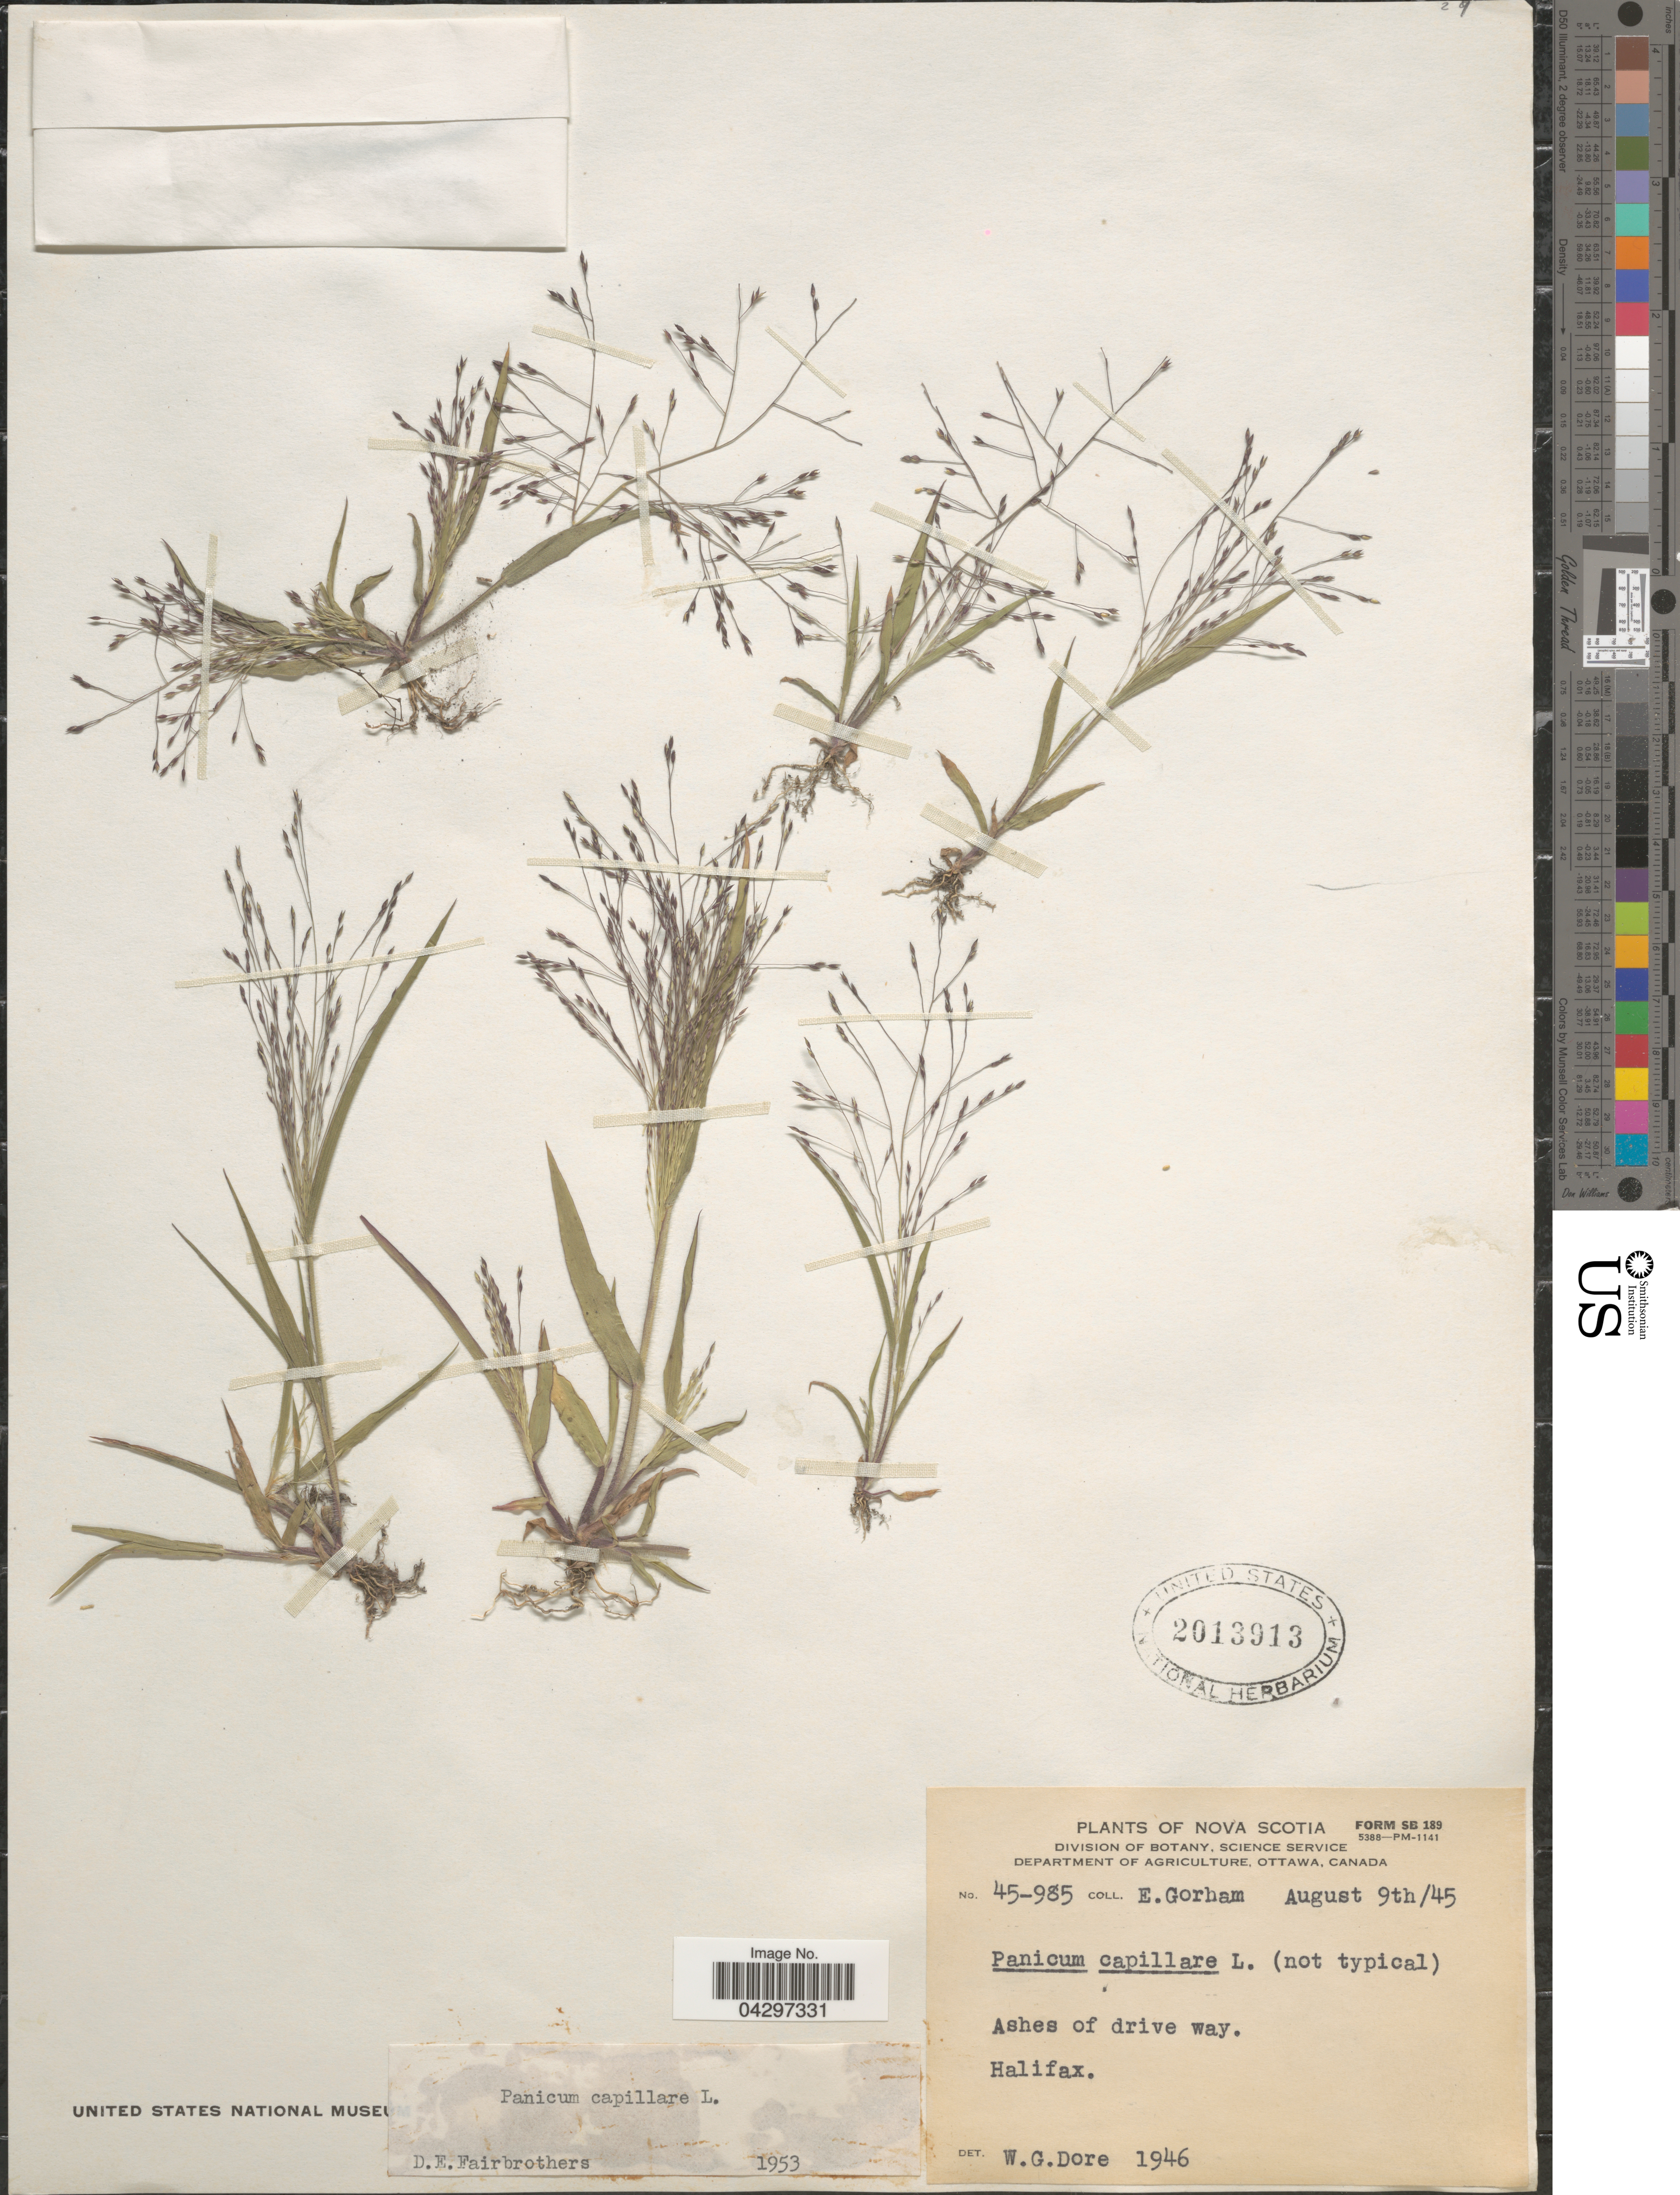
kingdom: Plantae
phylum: Tracheophyta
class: Liliopsida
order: Poales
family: Poaceae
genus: Panicum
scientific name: Panicum capillare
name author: L.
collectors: E. Gorham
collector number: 45-985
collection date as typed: Transcribed d/m/y: 9/8/45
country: Canada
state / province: Nova Scotia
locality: Ashes of drive way. Halifax.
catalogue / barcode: US 2013913